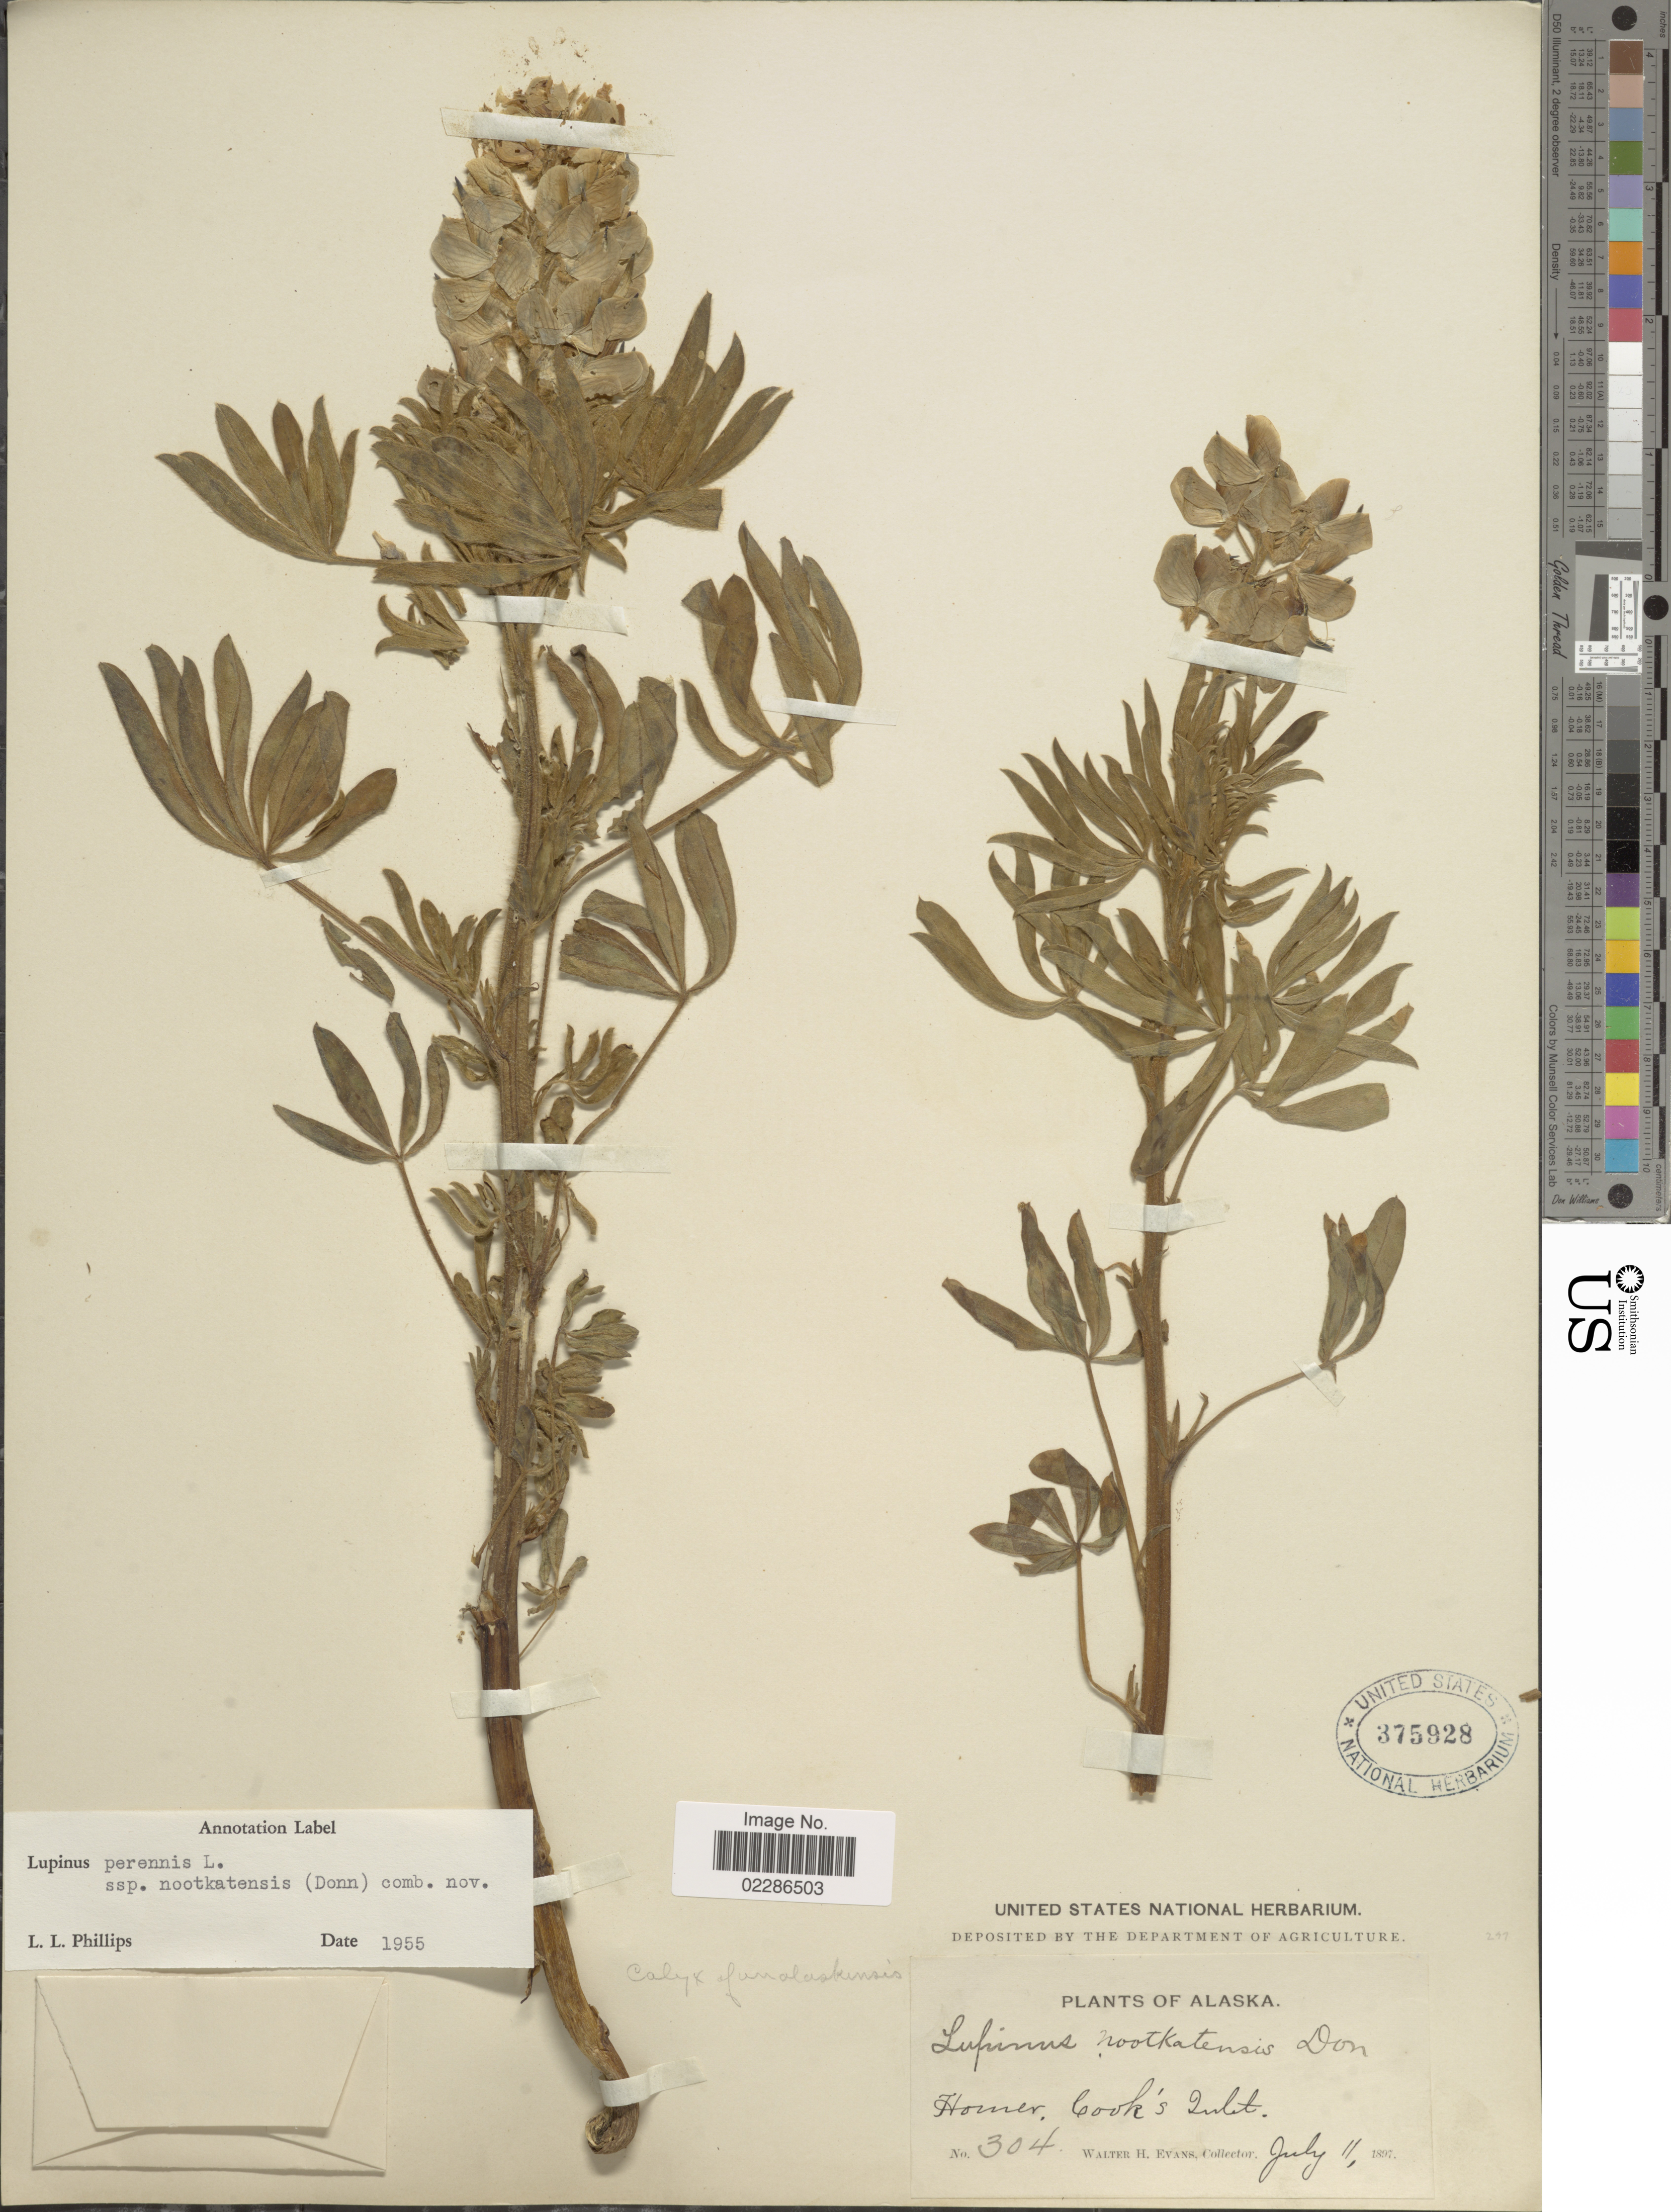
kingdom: Plantae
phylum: Tracheophyta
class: Magnoliopsida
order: Fabales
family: Fabaceae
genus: Lupinus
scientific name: Lupinus nootkatensis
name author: Donn ex Sims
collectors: W. H. Evans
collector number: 304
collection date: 1897-07-11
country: United States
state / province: Alaska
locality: Homer, Cook's Inlet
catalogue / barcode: US 375928